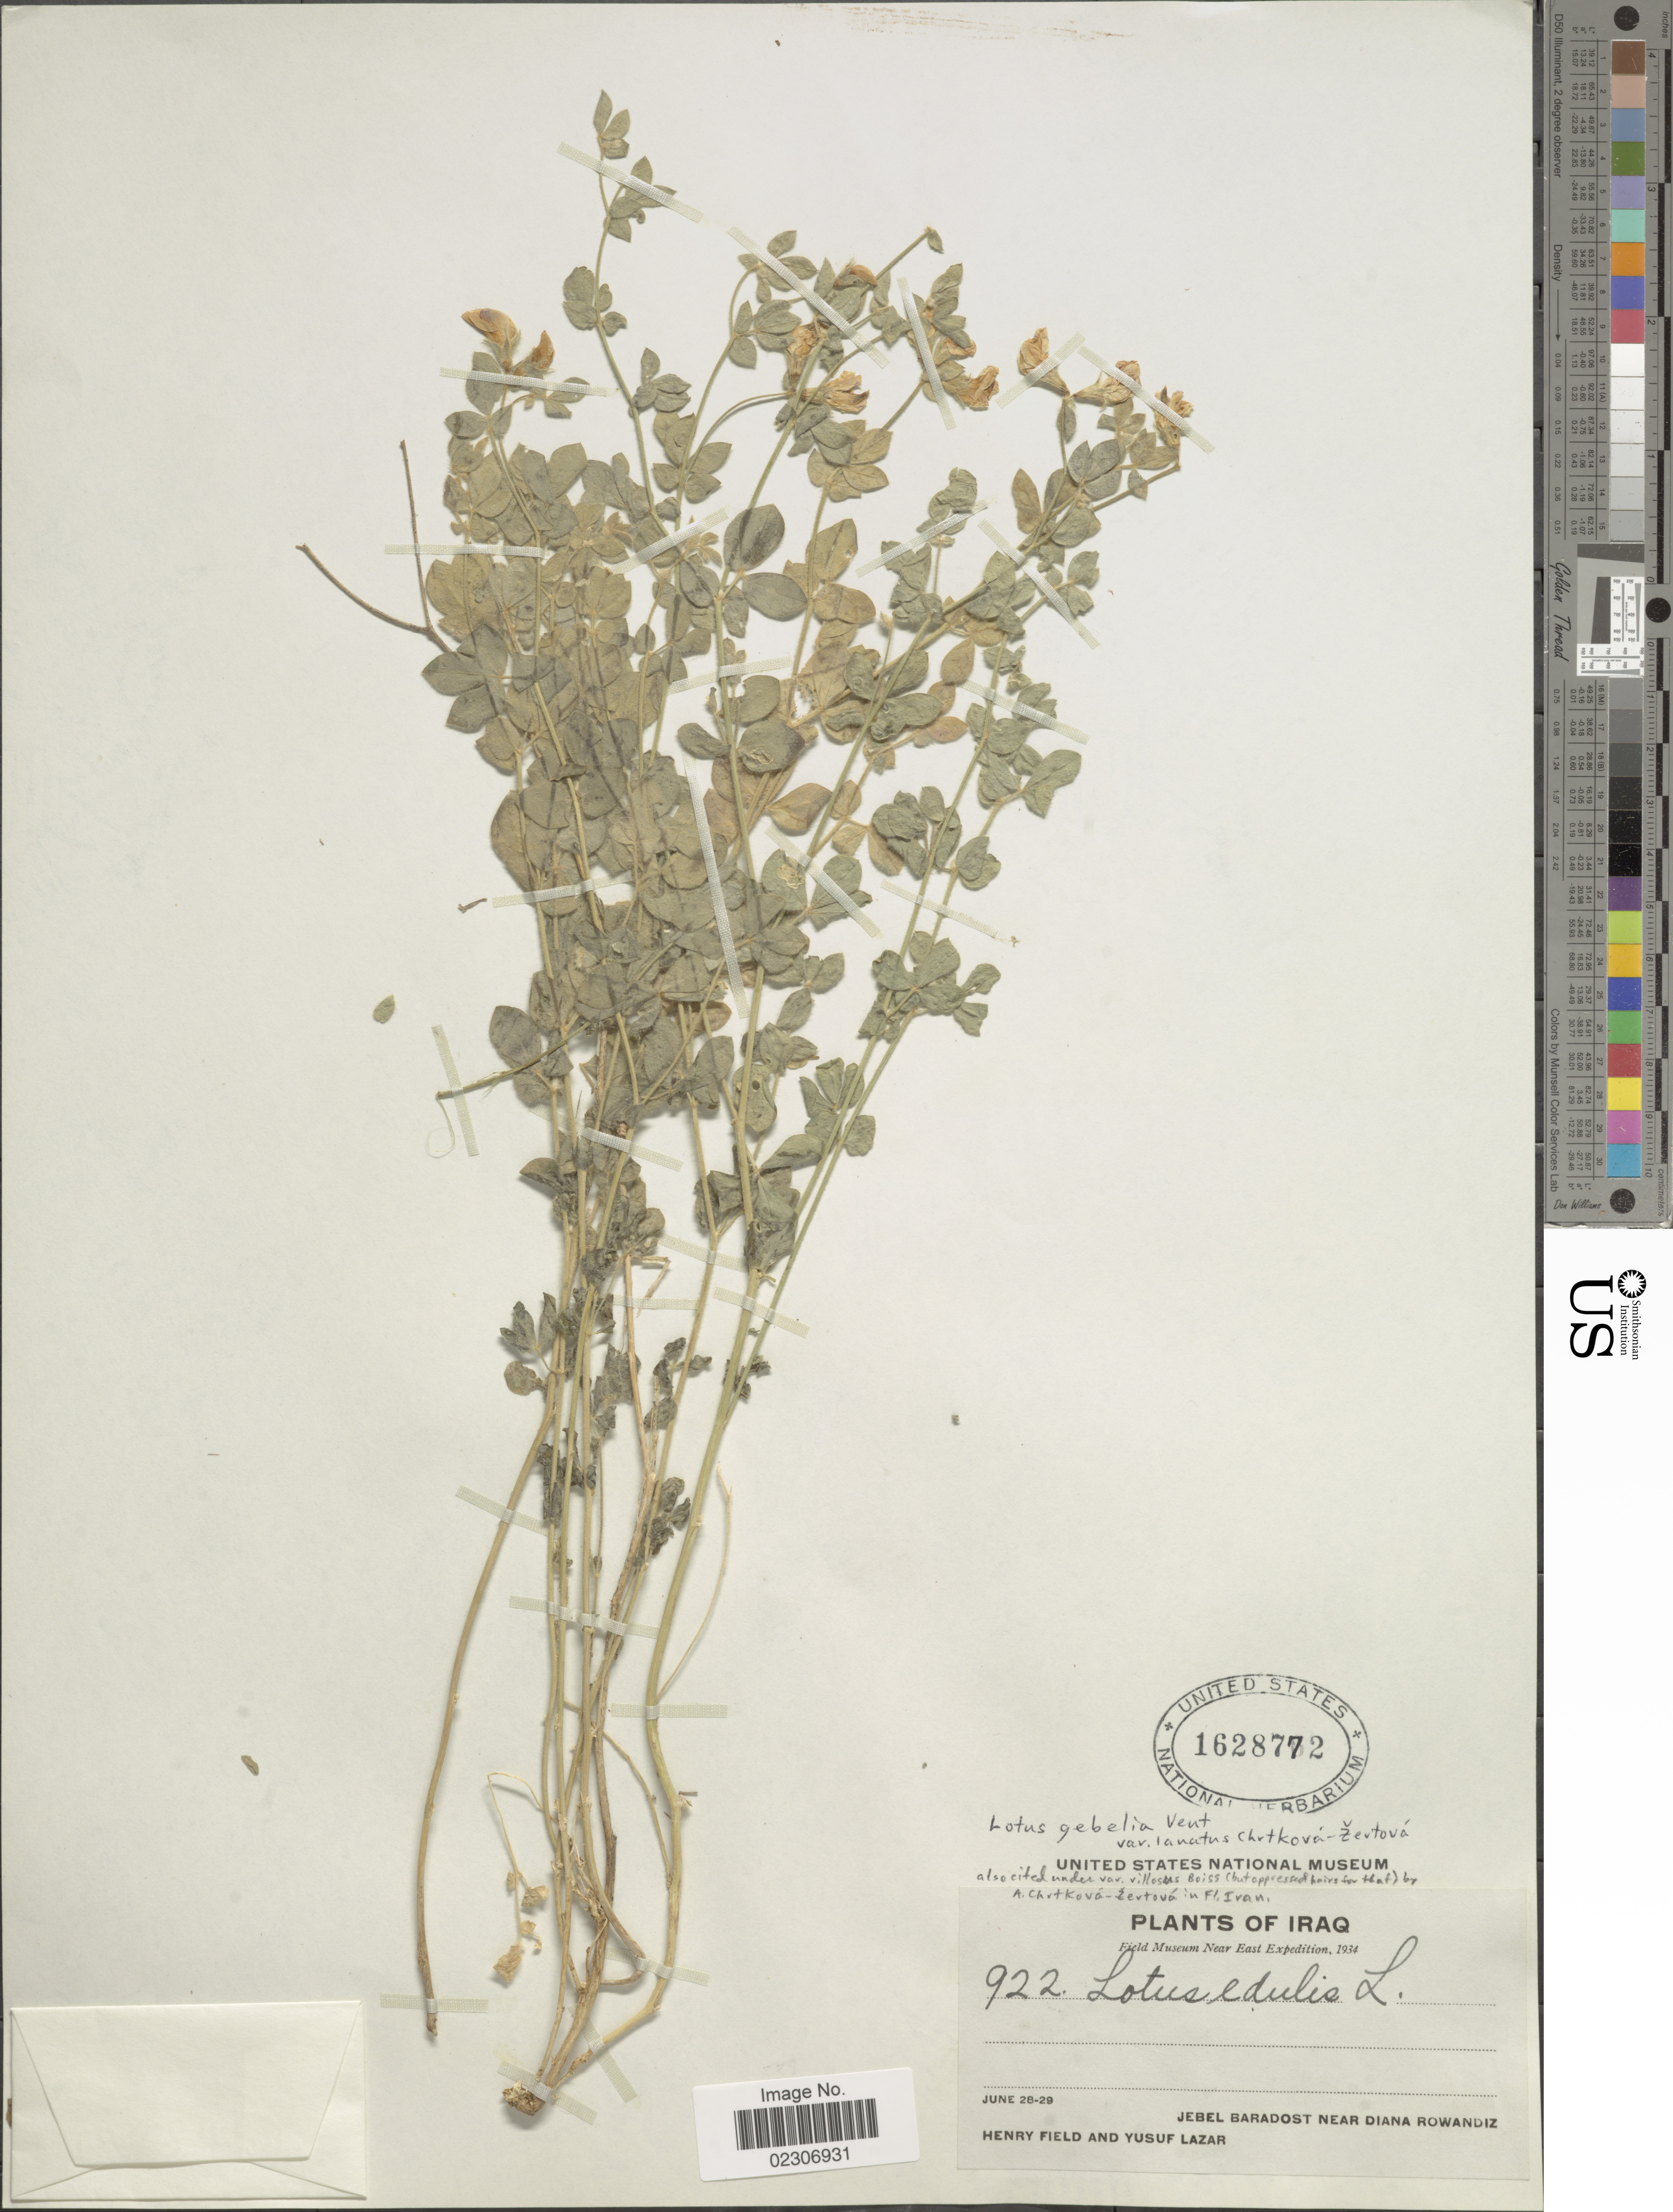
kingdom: Plantae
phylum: Tracheophyta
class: Magnoliopsida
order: Fabales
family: Fabaceae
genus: Lotus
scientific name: Lotus gebelia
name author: Vent.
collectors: H. Field & Y. Lazar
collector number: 922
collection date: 1934-06-28/1934-06-29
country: Iraq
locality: Jebel Baradost near Diana Rowandiz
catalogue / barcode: US 1628772